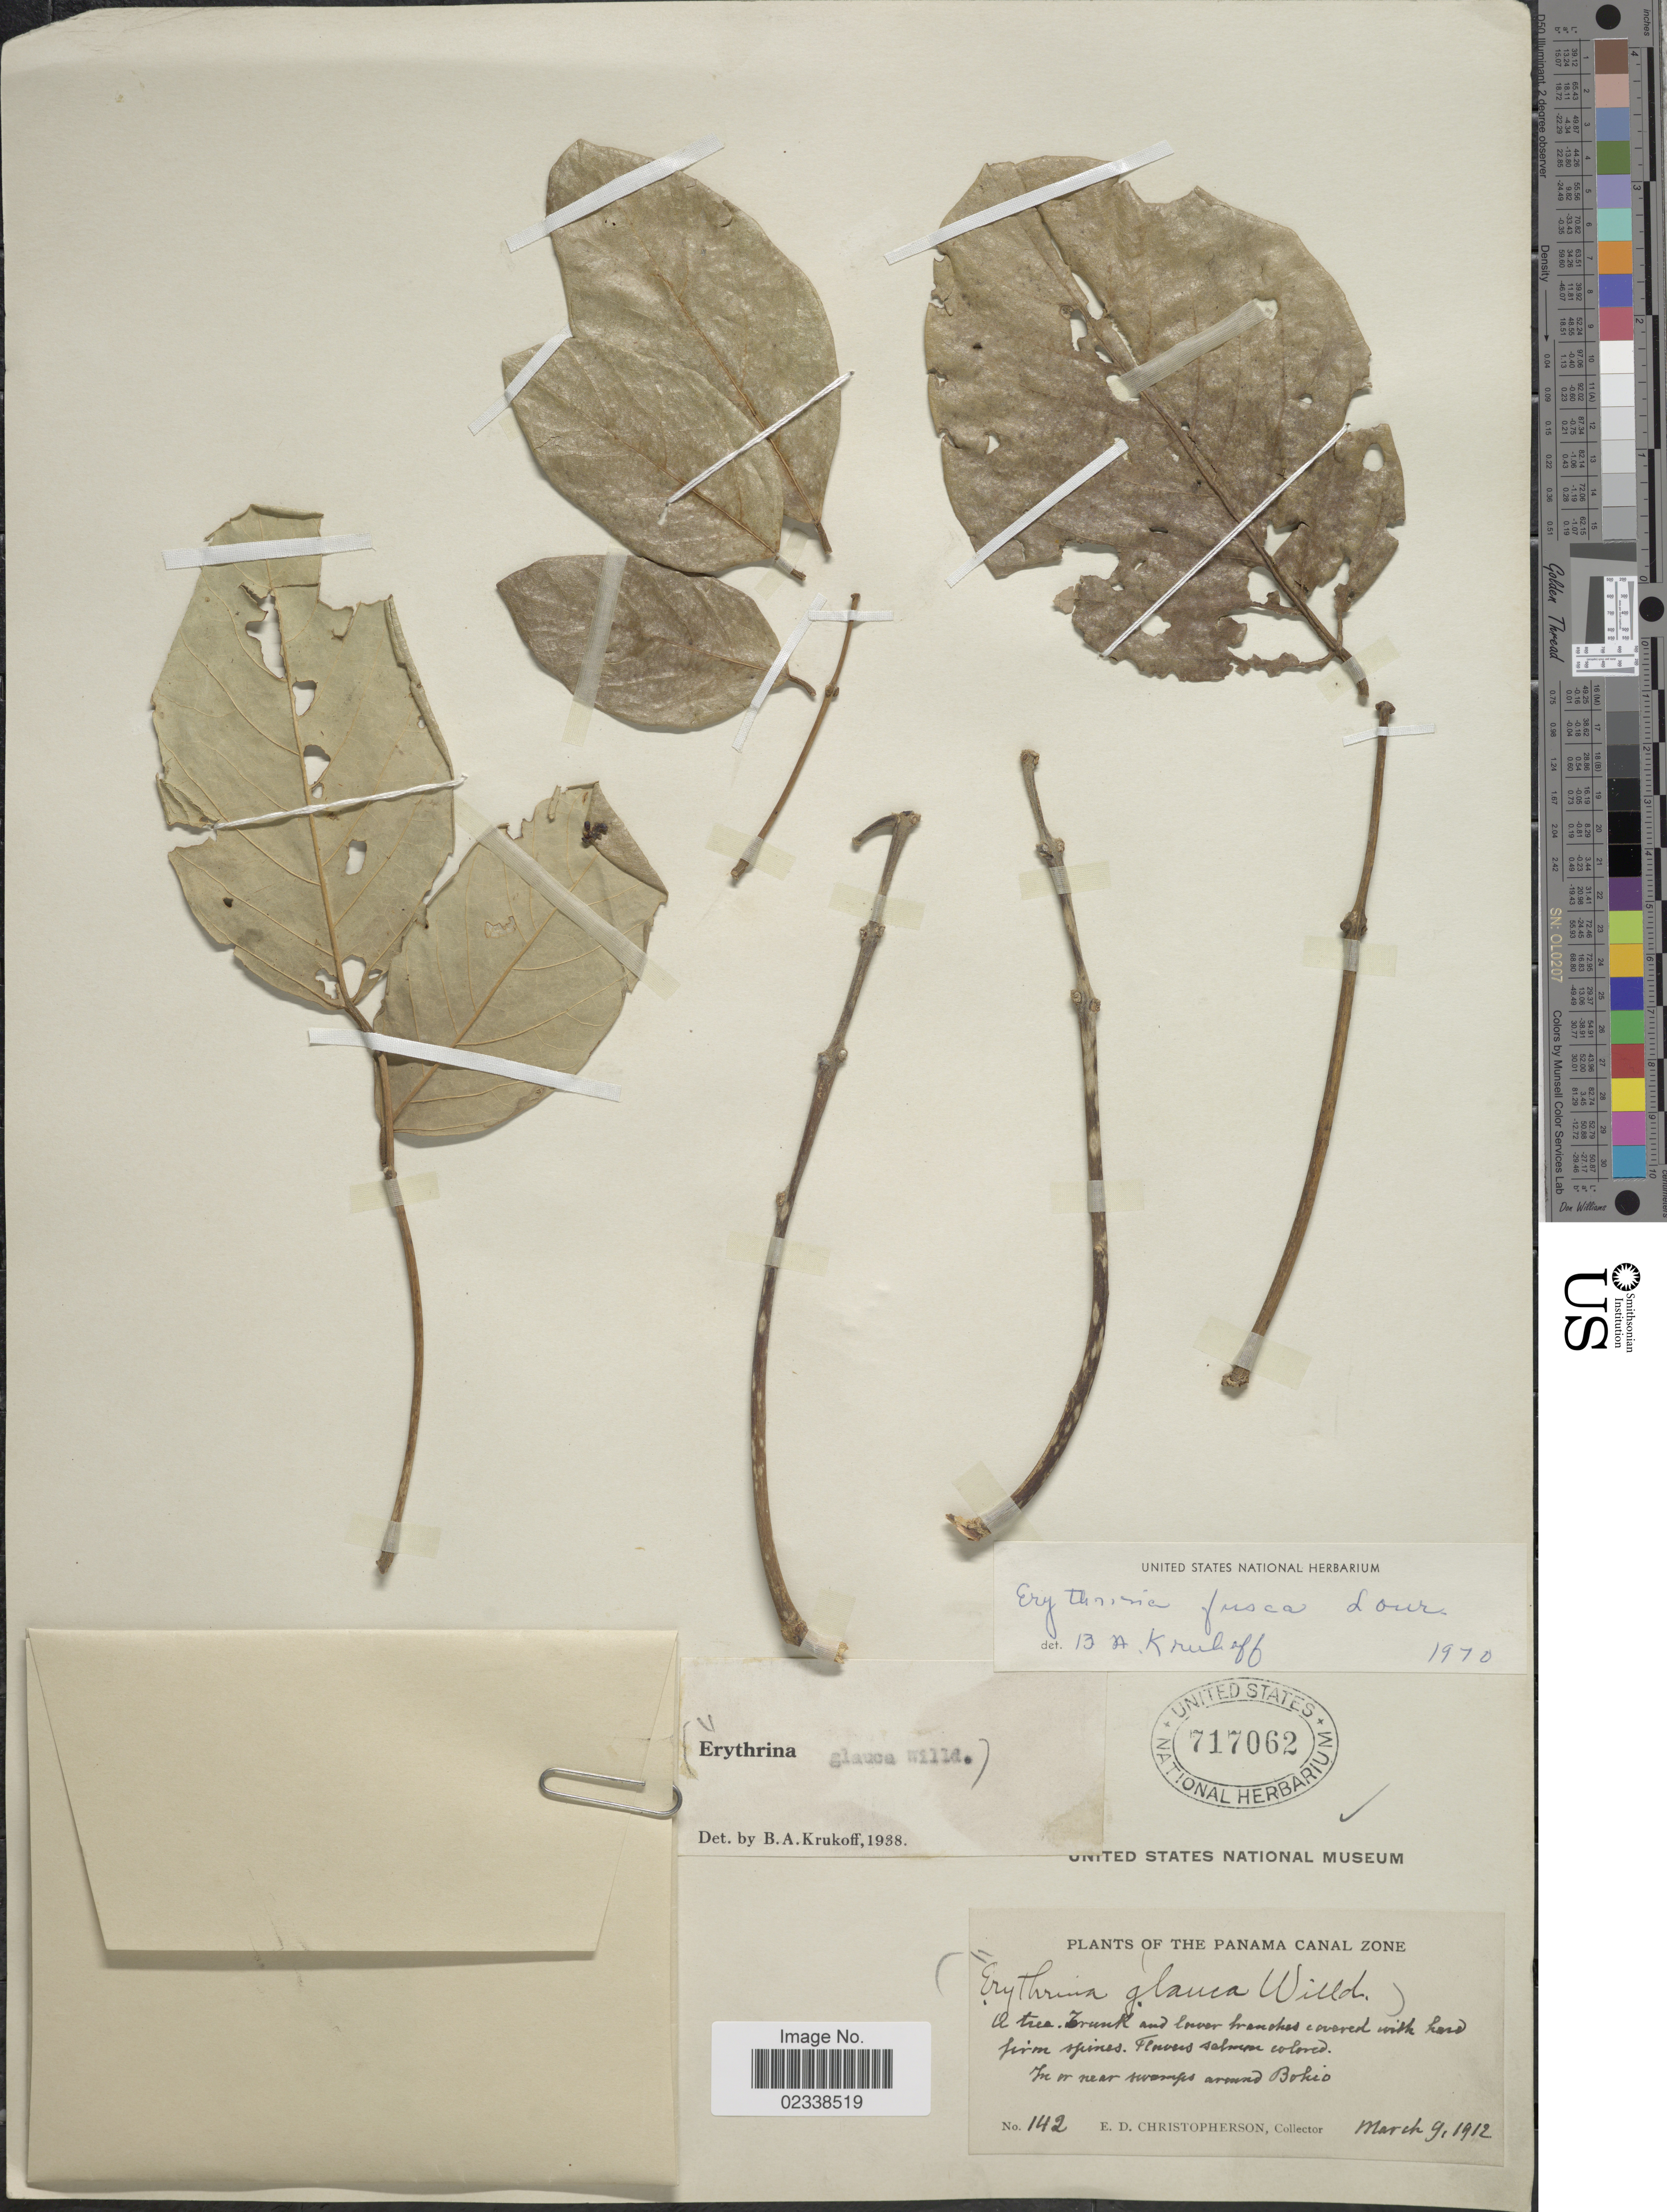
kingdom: Plantae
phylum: Tracheophyta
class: Magnoliopsida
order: Fabales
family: Fabaceae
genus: Erythrina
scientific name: Erythrina fusca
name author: Lour.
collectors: E. Christopherson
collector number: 142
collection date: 1912-03-09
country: Panama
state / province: Colón / Panamá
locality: Panama Canal Zone, around Bohio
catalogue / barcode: US 717062